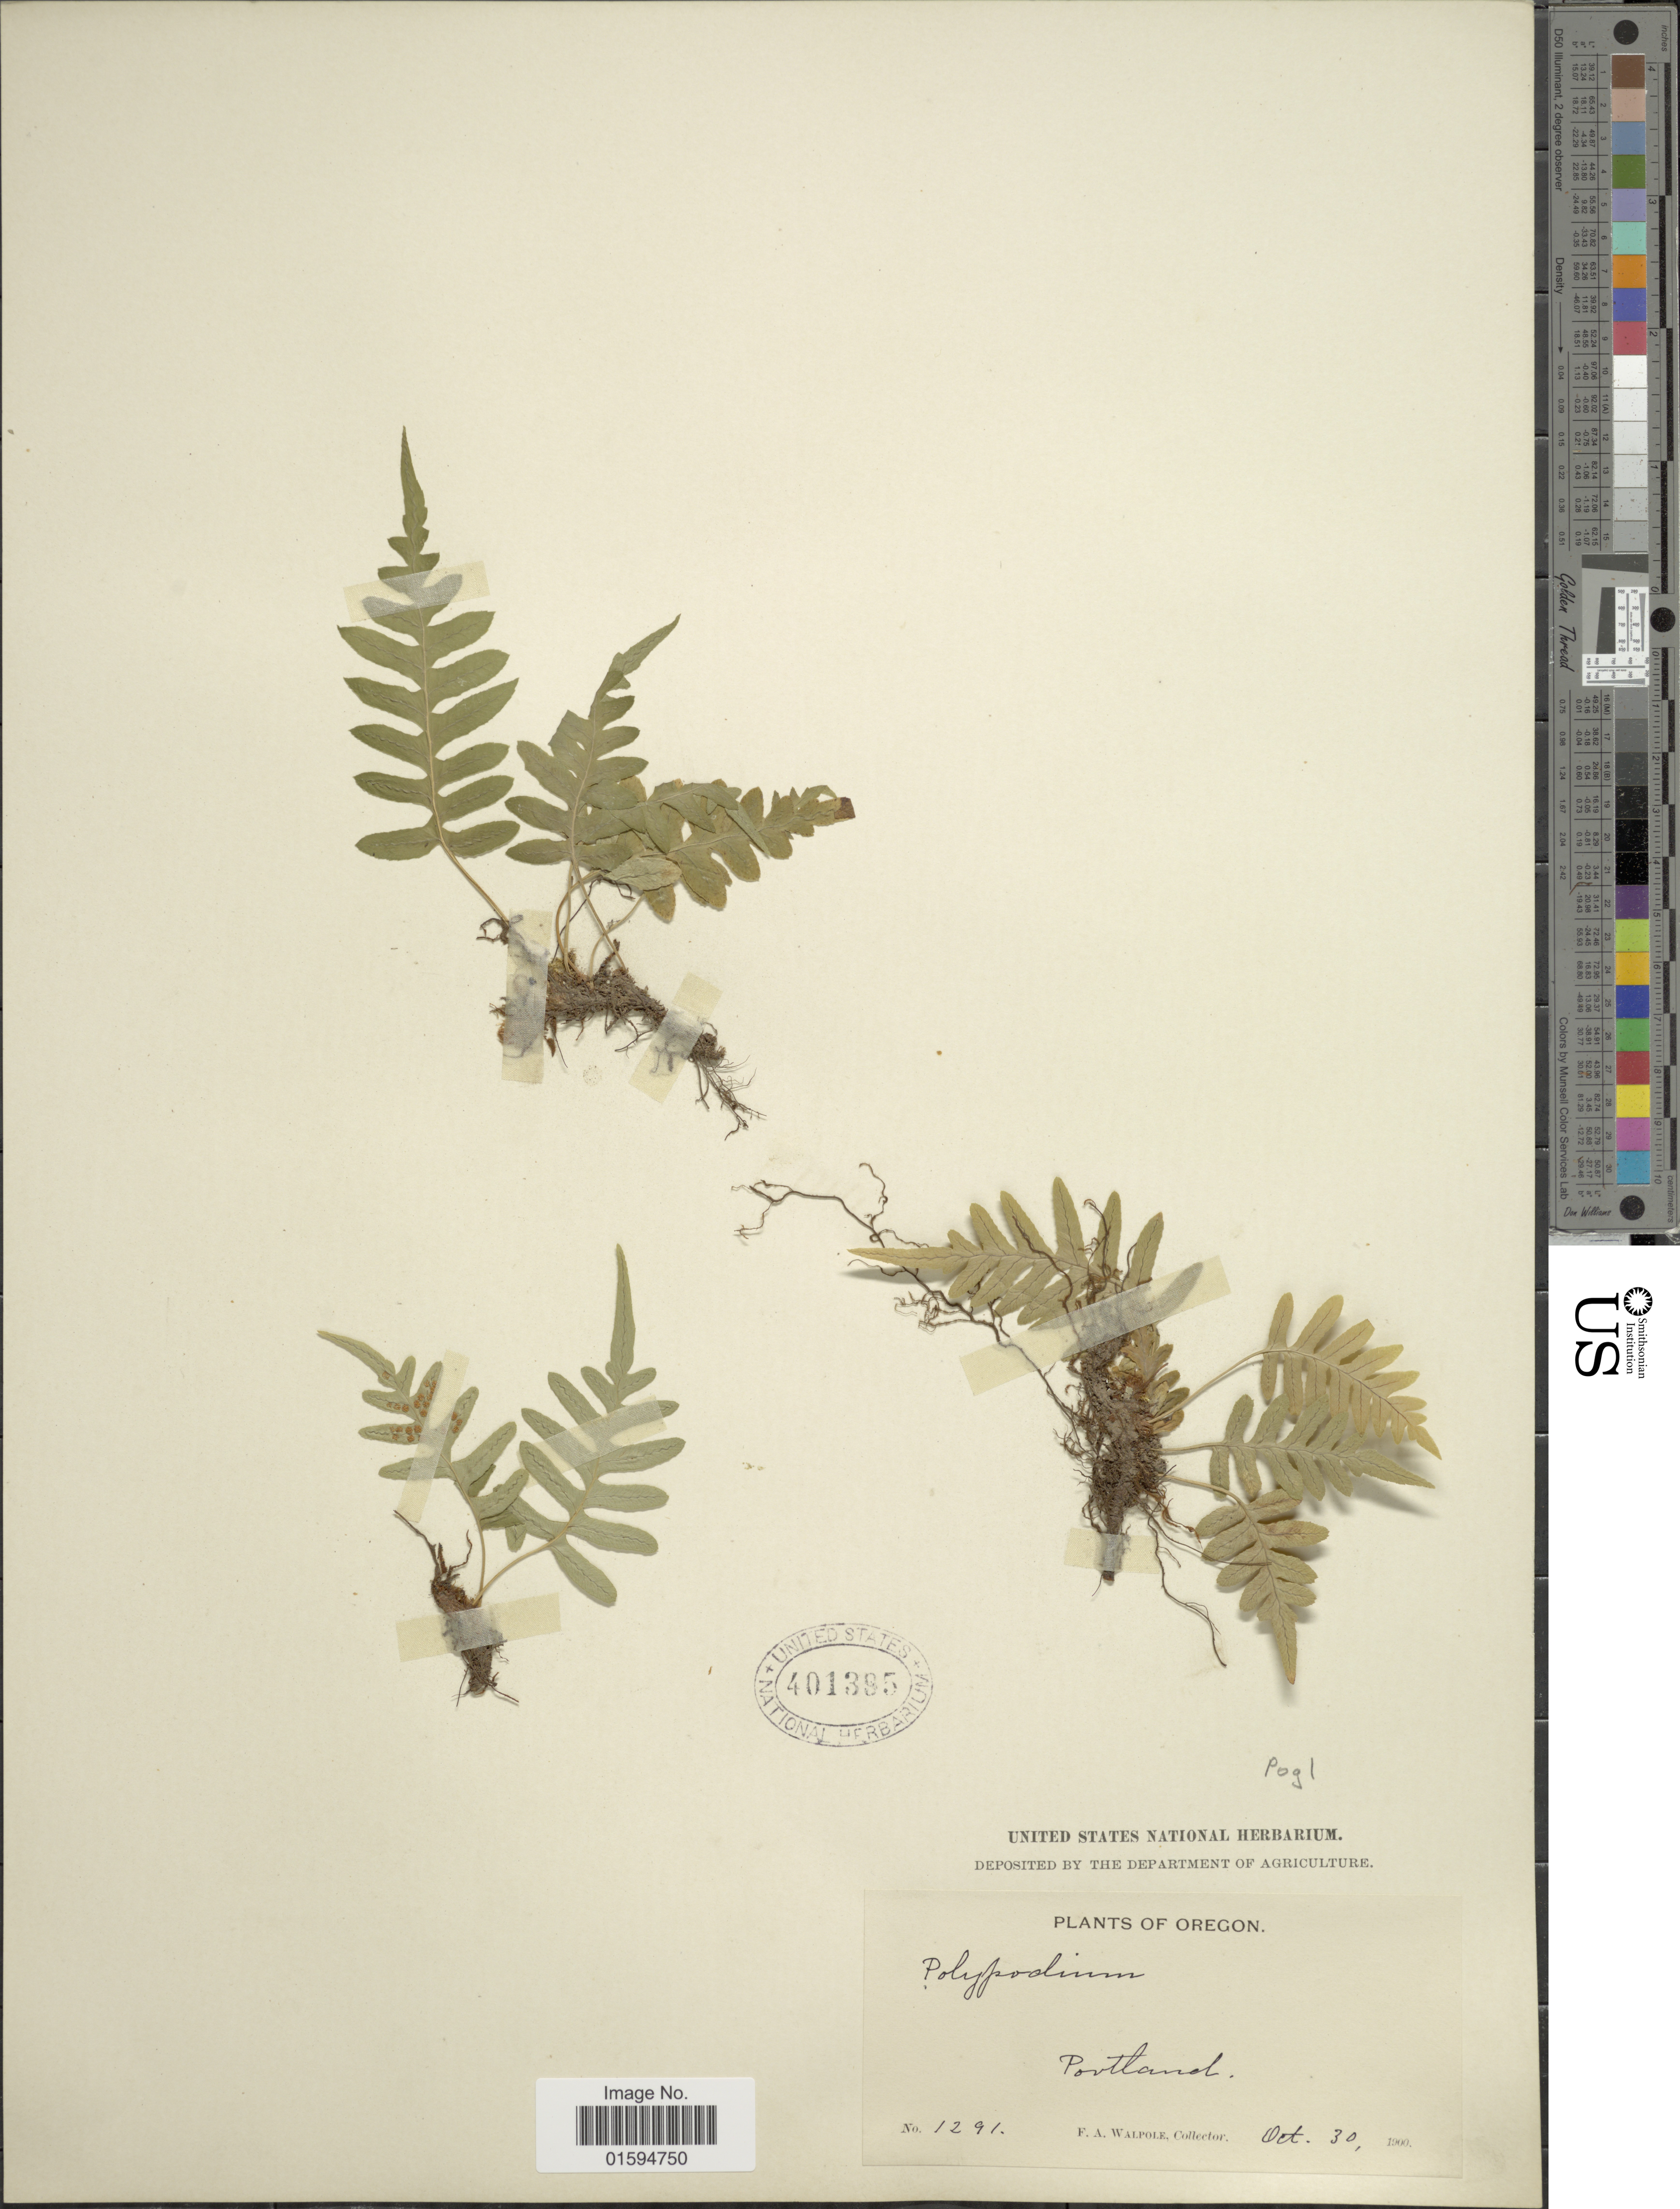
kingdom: Plantae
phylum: Tracheophyta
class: Polypodiopsida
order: Polypodiales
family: Polypodiaceae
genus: Polypodium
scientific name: Polypodium glycyrrhiza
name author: D.C. Eaton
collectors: F. Walpole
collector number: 1291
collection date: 1900-10-30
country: United States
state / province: Oregon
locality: Portland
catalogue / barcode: US 401395